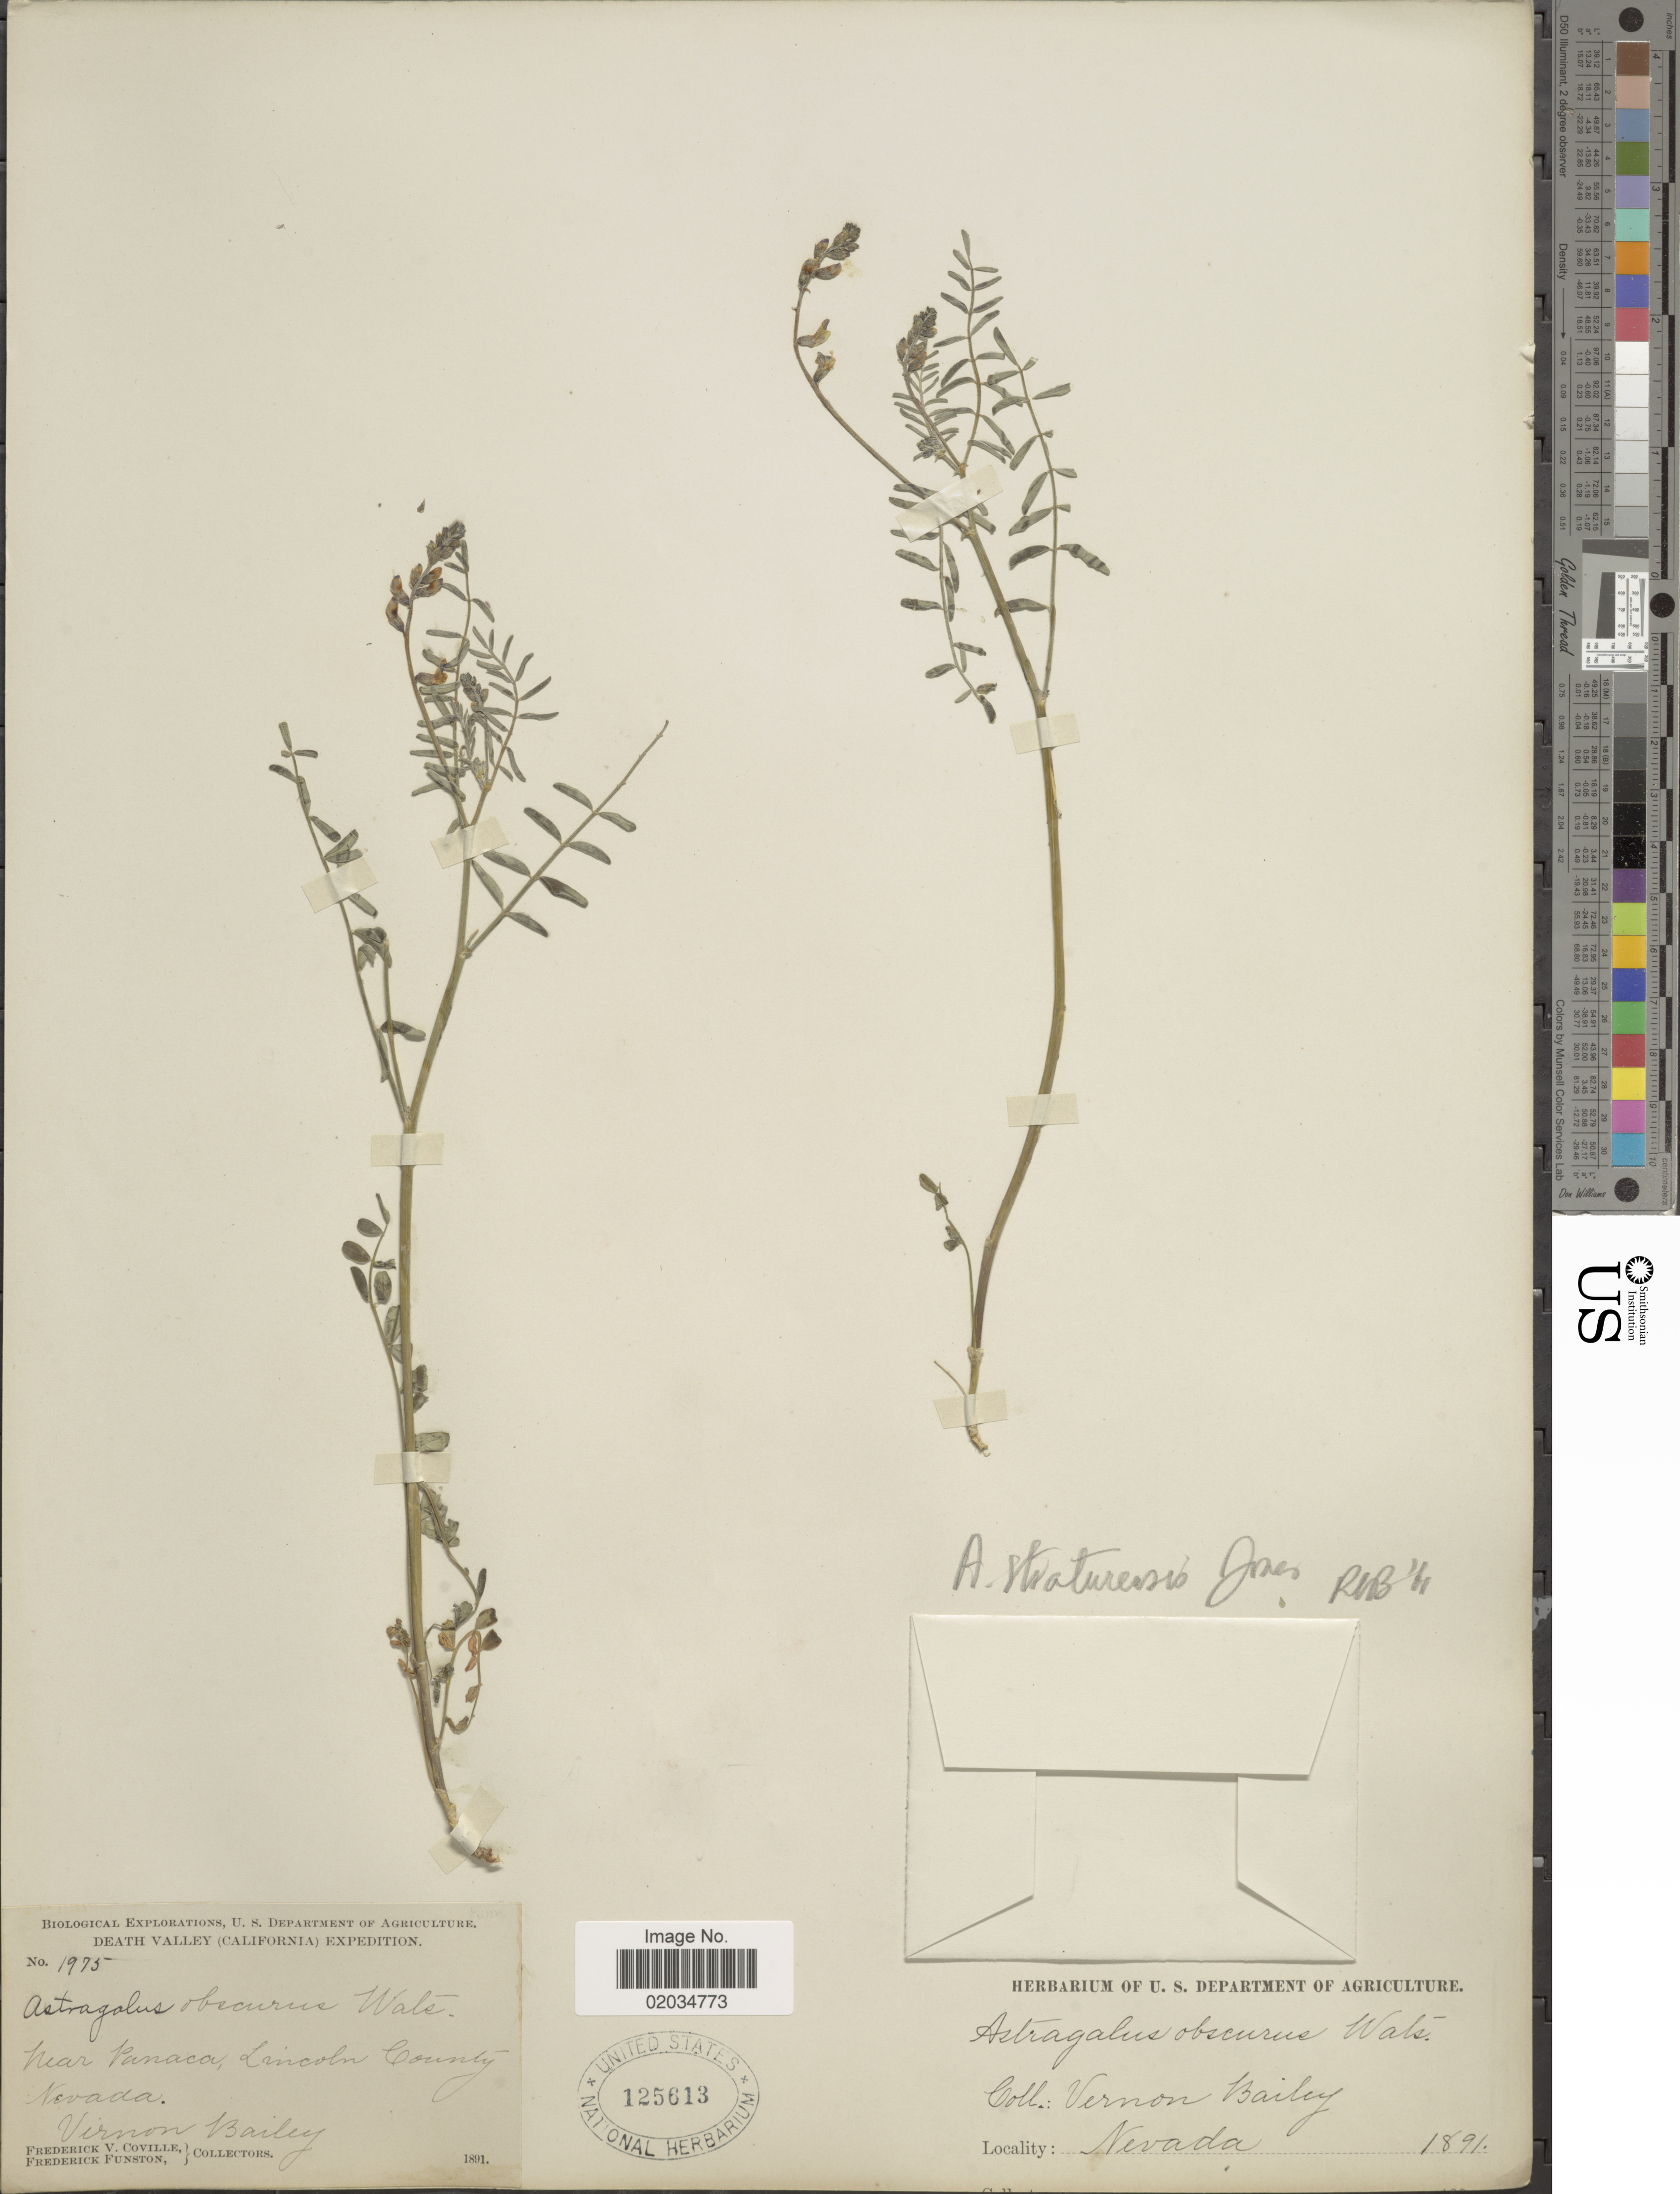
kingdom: Plantae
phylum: Tracheophyta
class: Magnoliopsida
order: Fabales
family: Fabaceae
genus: Astragalus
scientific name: Astragalus straturensis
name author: M.E. Jones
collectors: V. O. Bailey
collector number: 1975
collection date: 1891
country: United States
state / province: Nevada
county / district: Lincoln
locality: Death Valley. Near Panaca.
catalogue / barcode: US 125613